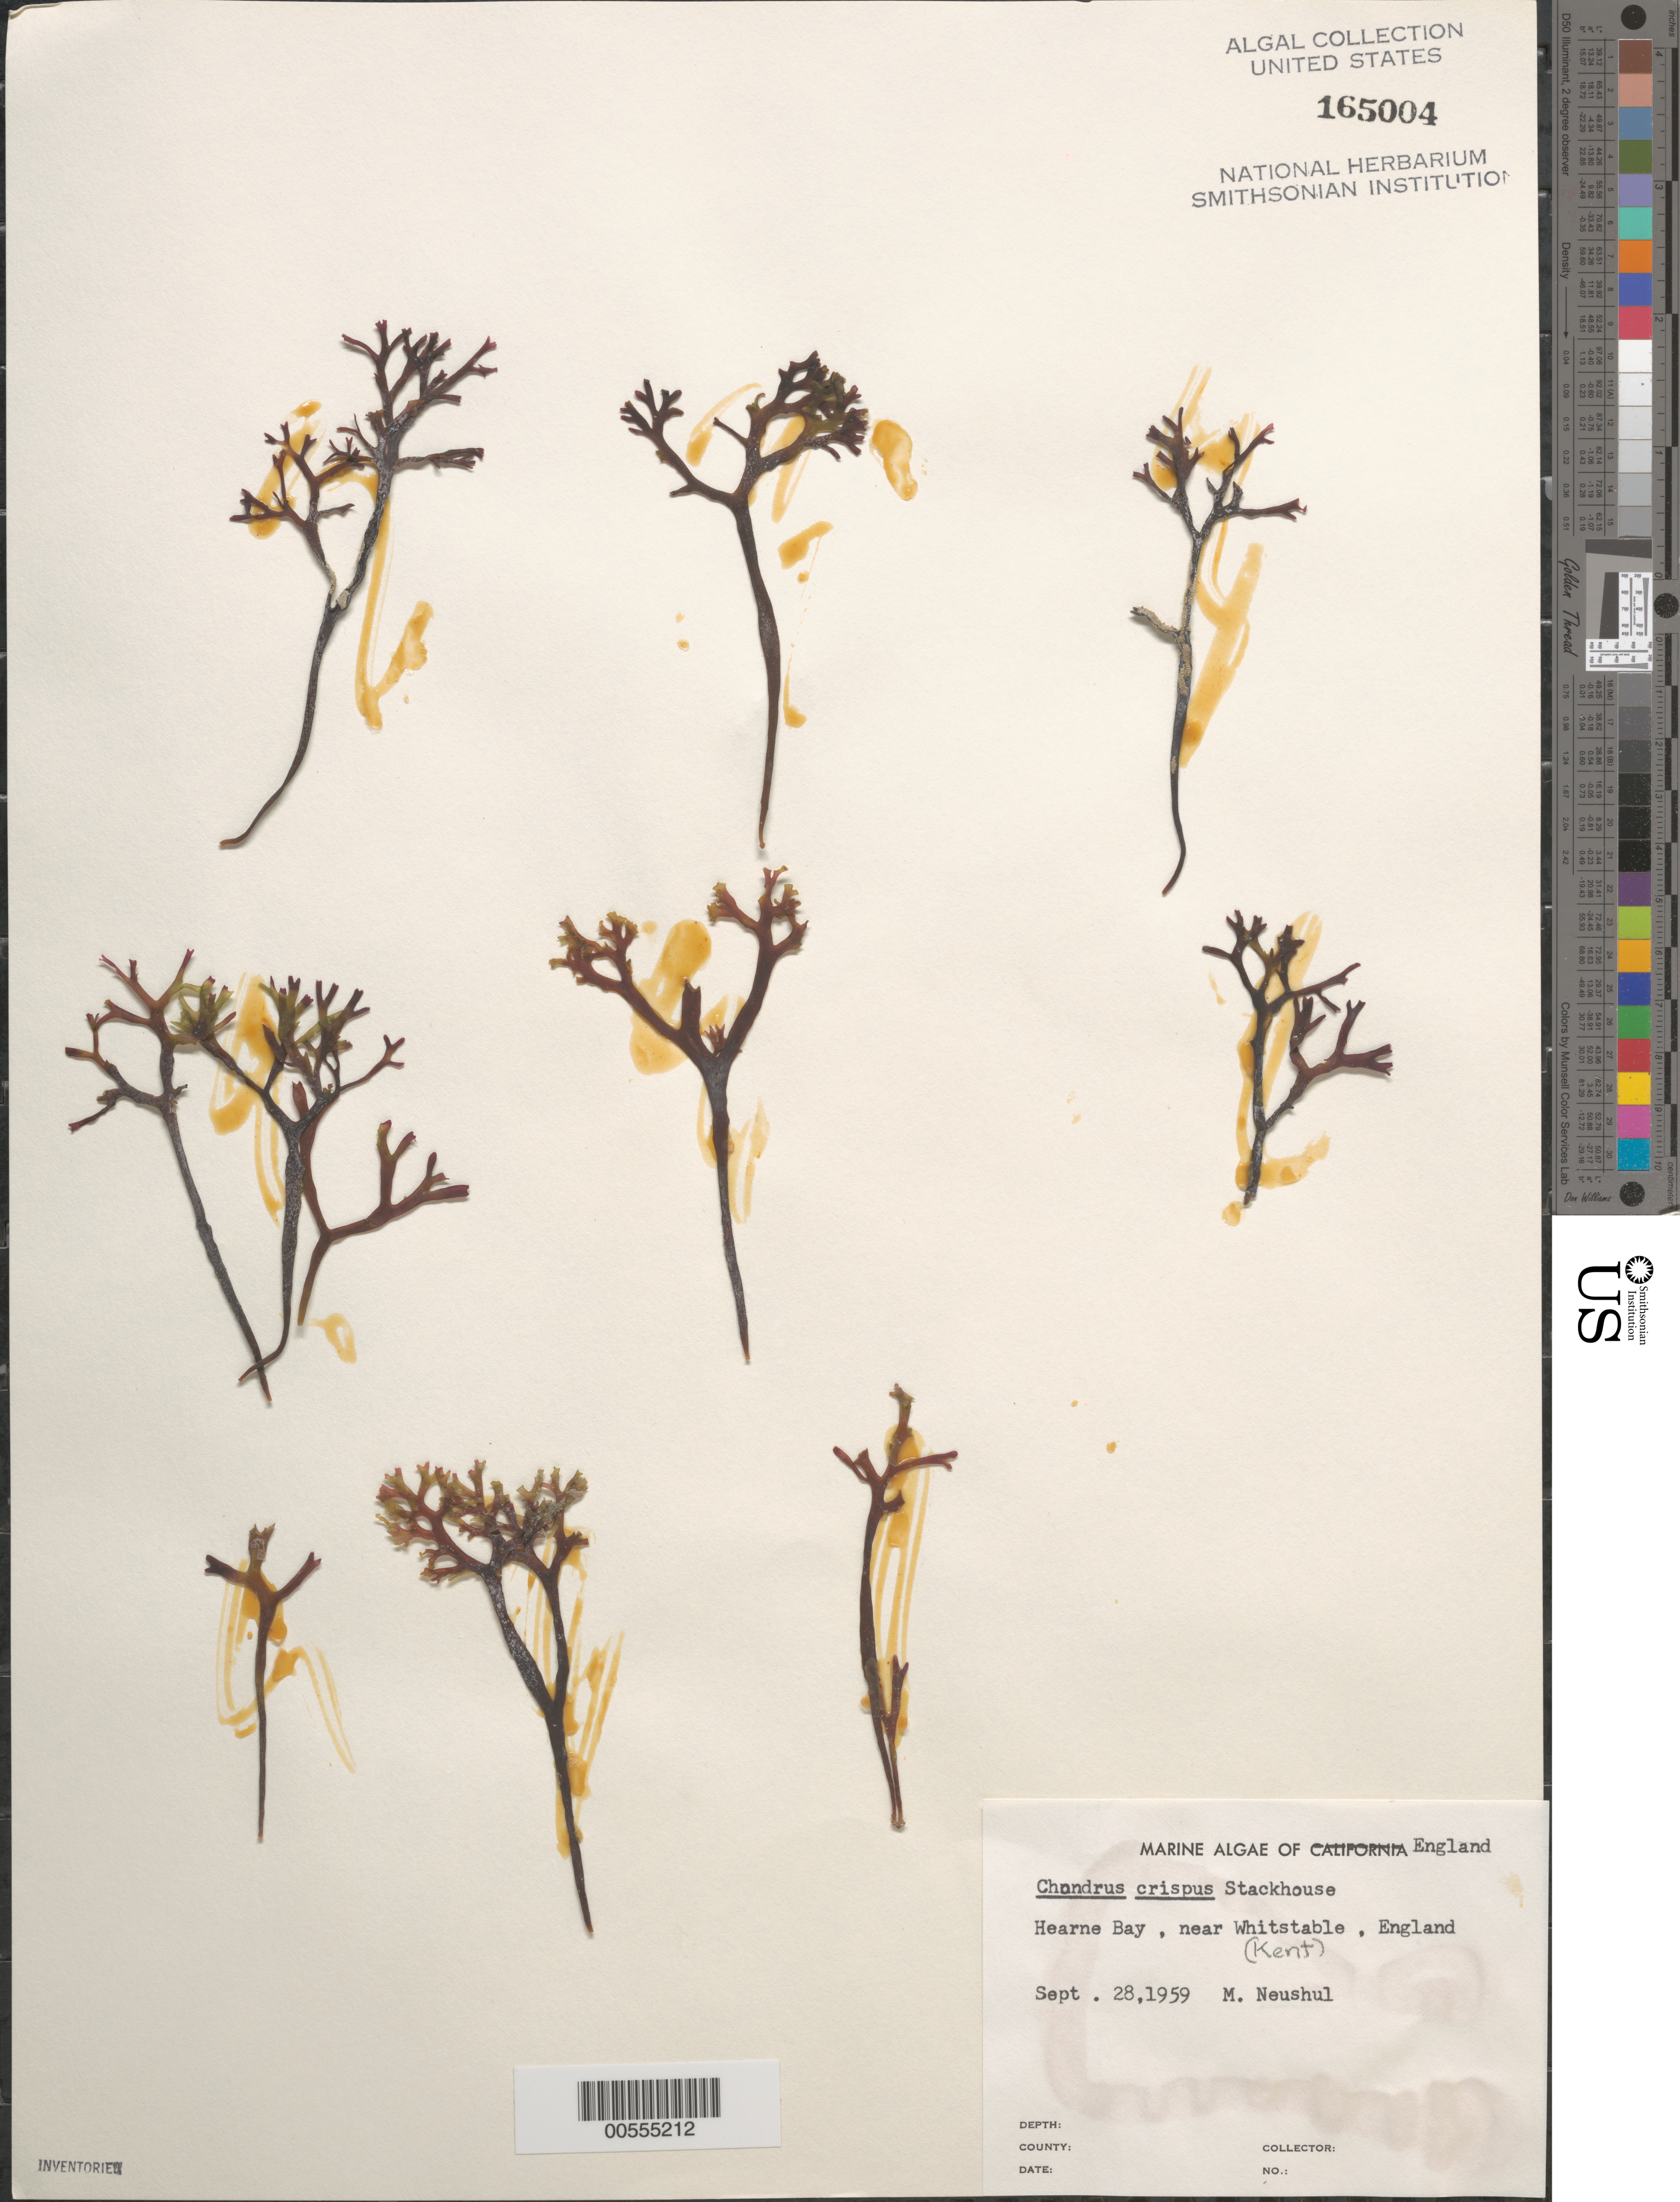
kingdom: Plantae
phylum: Rhodophyta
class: Florideophyceae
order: Gigartinales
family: Gigartinaceae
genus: Chondrus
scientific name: Chondrus crispus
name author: Stackh.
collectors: M. Neushul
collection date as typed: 28 Sep 1959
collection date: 1959-09-28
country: United Kingdom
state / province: England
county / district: Kent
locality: Hearne Bay, near Whitstable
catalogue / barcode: US 165004